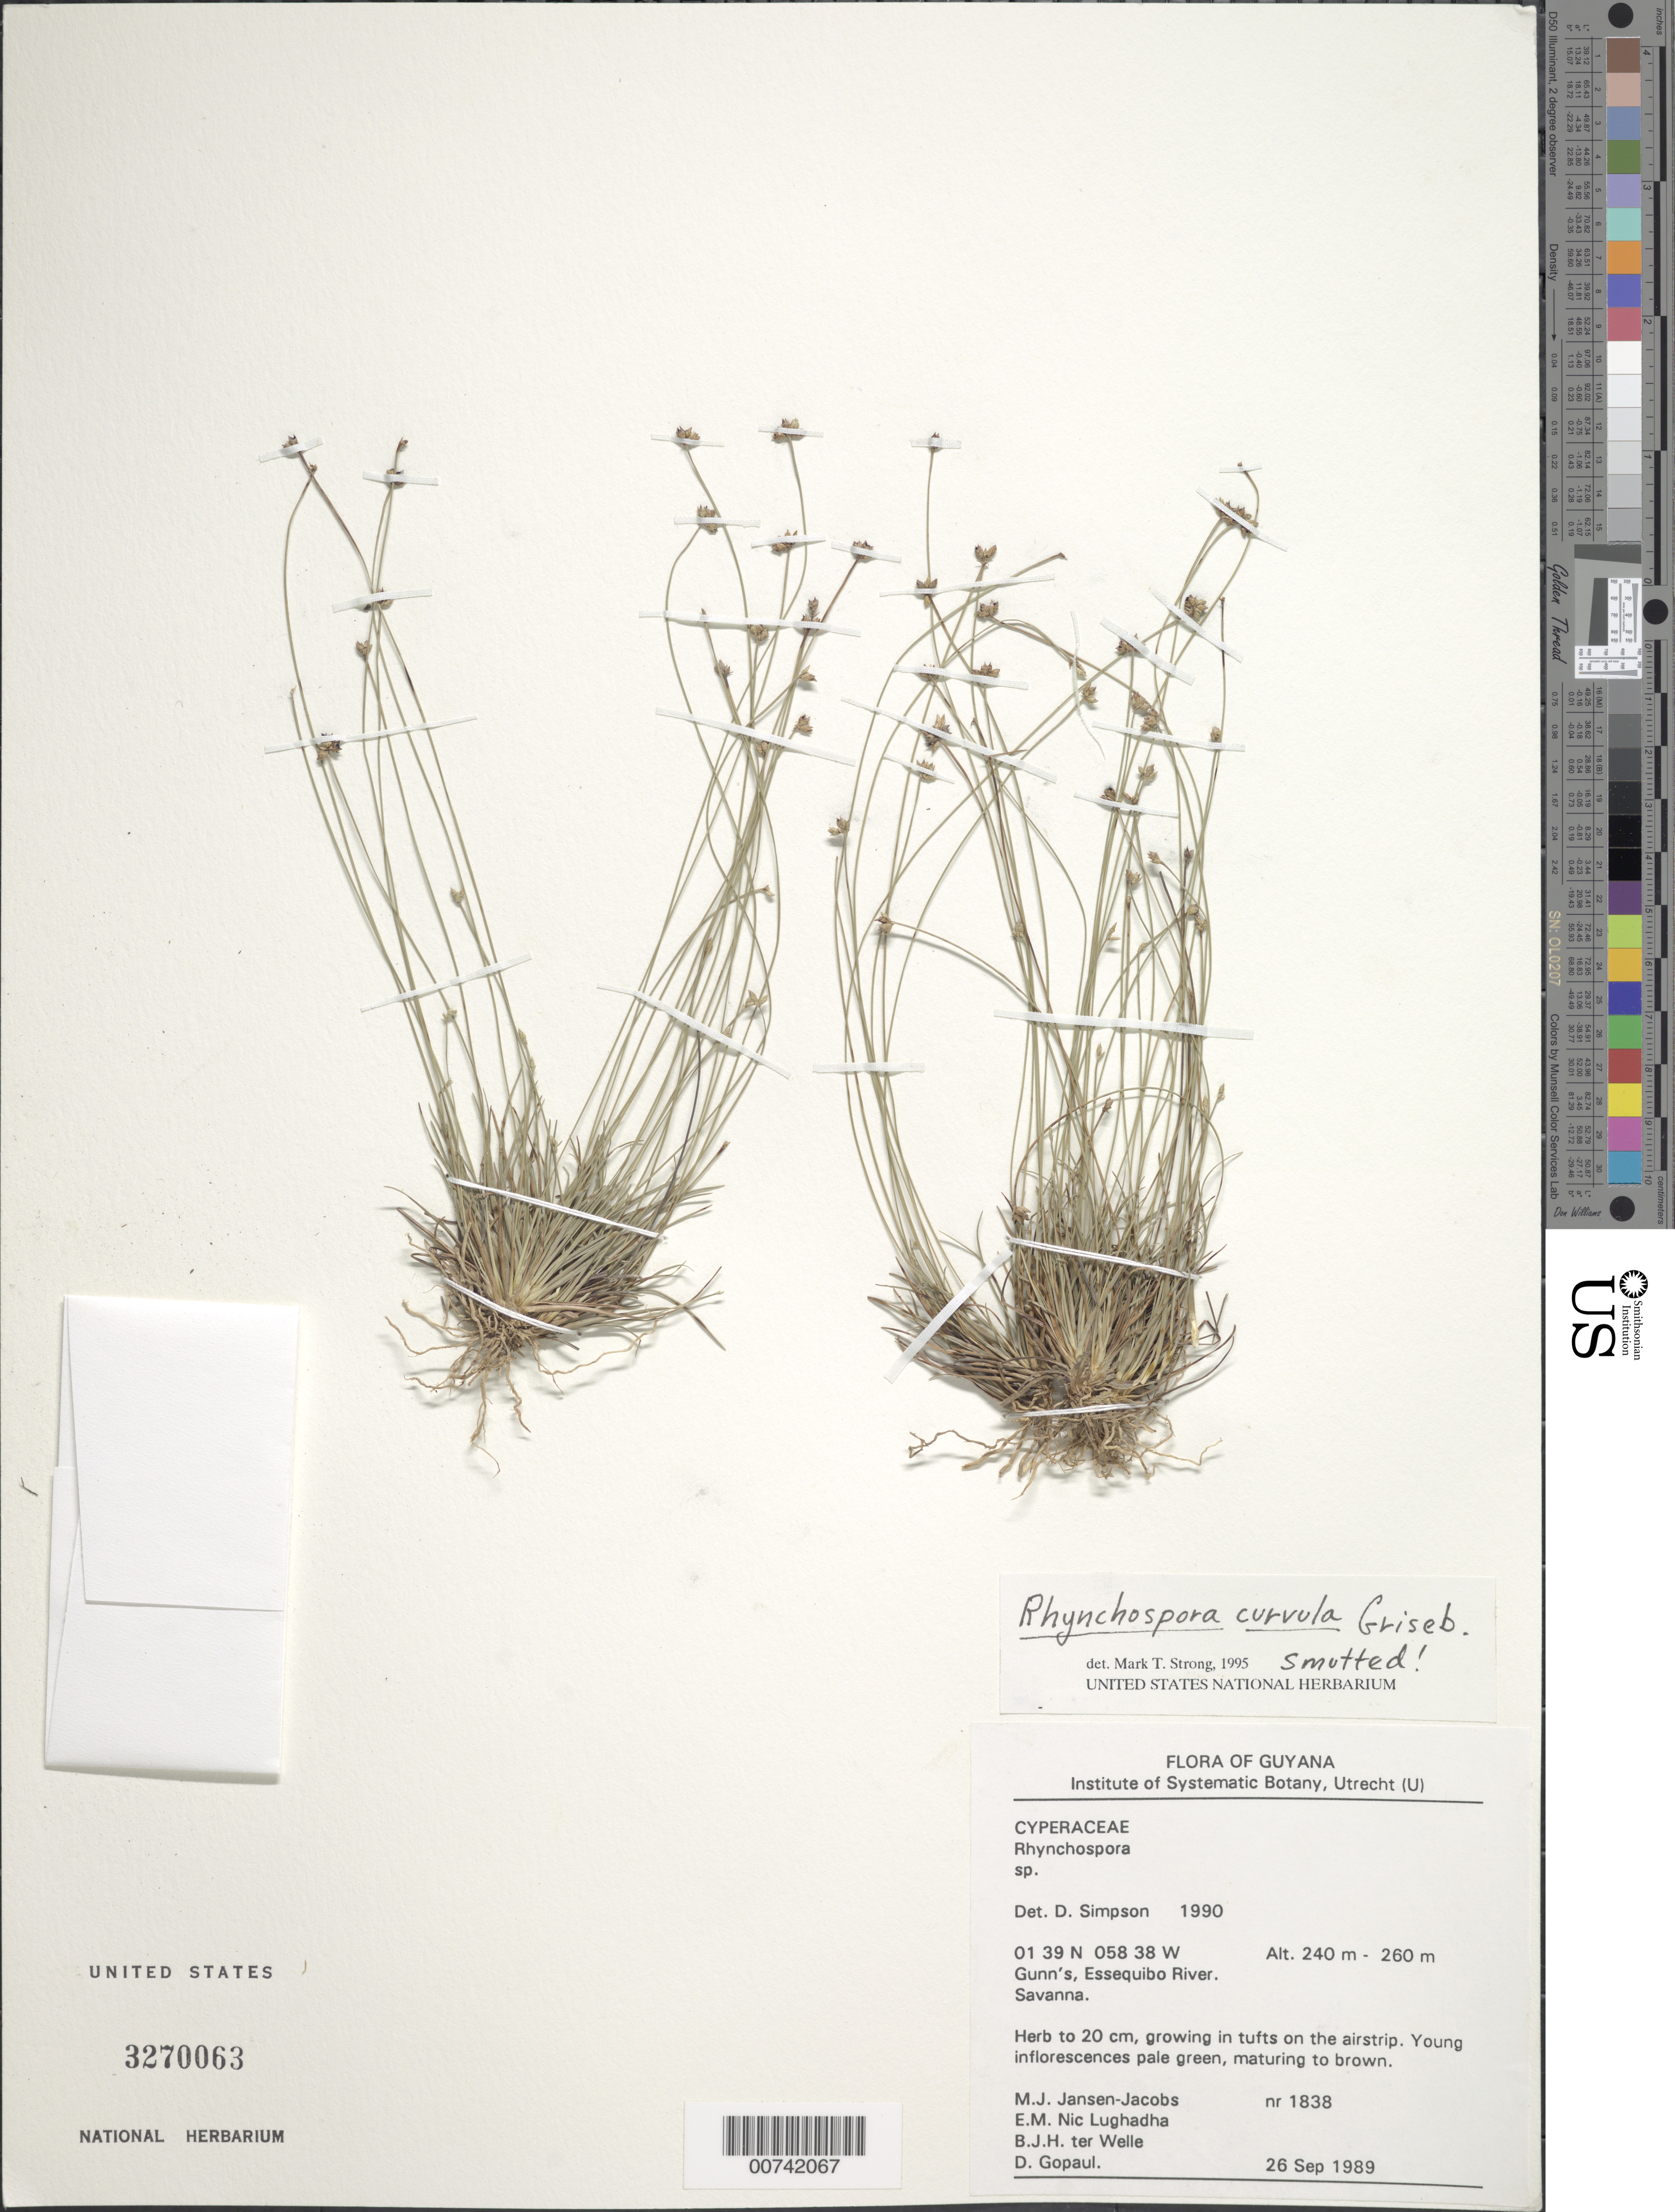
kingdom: Plantae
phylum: Tracheophyta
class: Liliopsida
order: Poales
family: Cyperaceae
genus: Rhynchospora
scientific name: Rhynchospora curvula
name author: Griseb.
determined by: Strong, M. T., (US), Smithsonian Institution - National Museum of Natural History (UNITED STATES)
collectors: M. J. Jansen-Jacobs, E. Nic Lughadha, B. Welle & D. Gopaul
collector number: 1838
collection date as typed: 26-Sep-89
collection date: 1989-09-26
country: Guyana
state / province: U. Takutu-U. Essequibo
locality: Gunn's, Essequibo River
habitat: Savanna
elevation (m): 240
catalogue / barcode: US 3270063